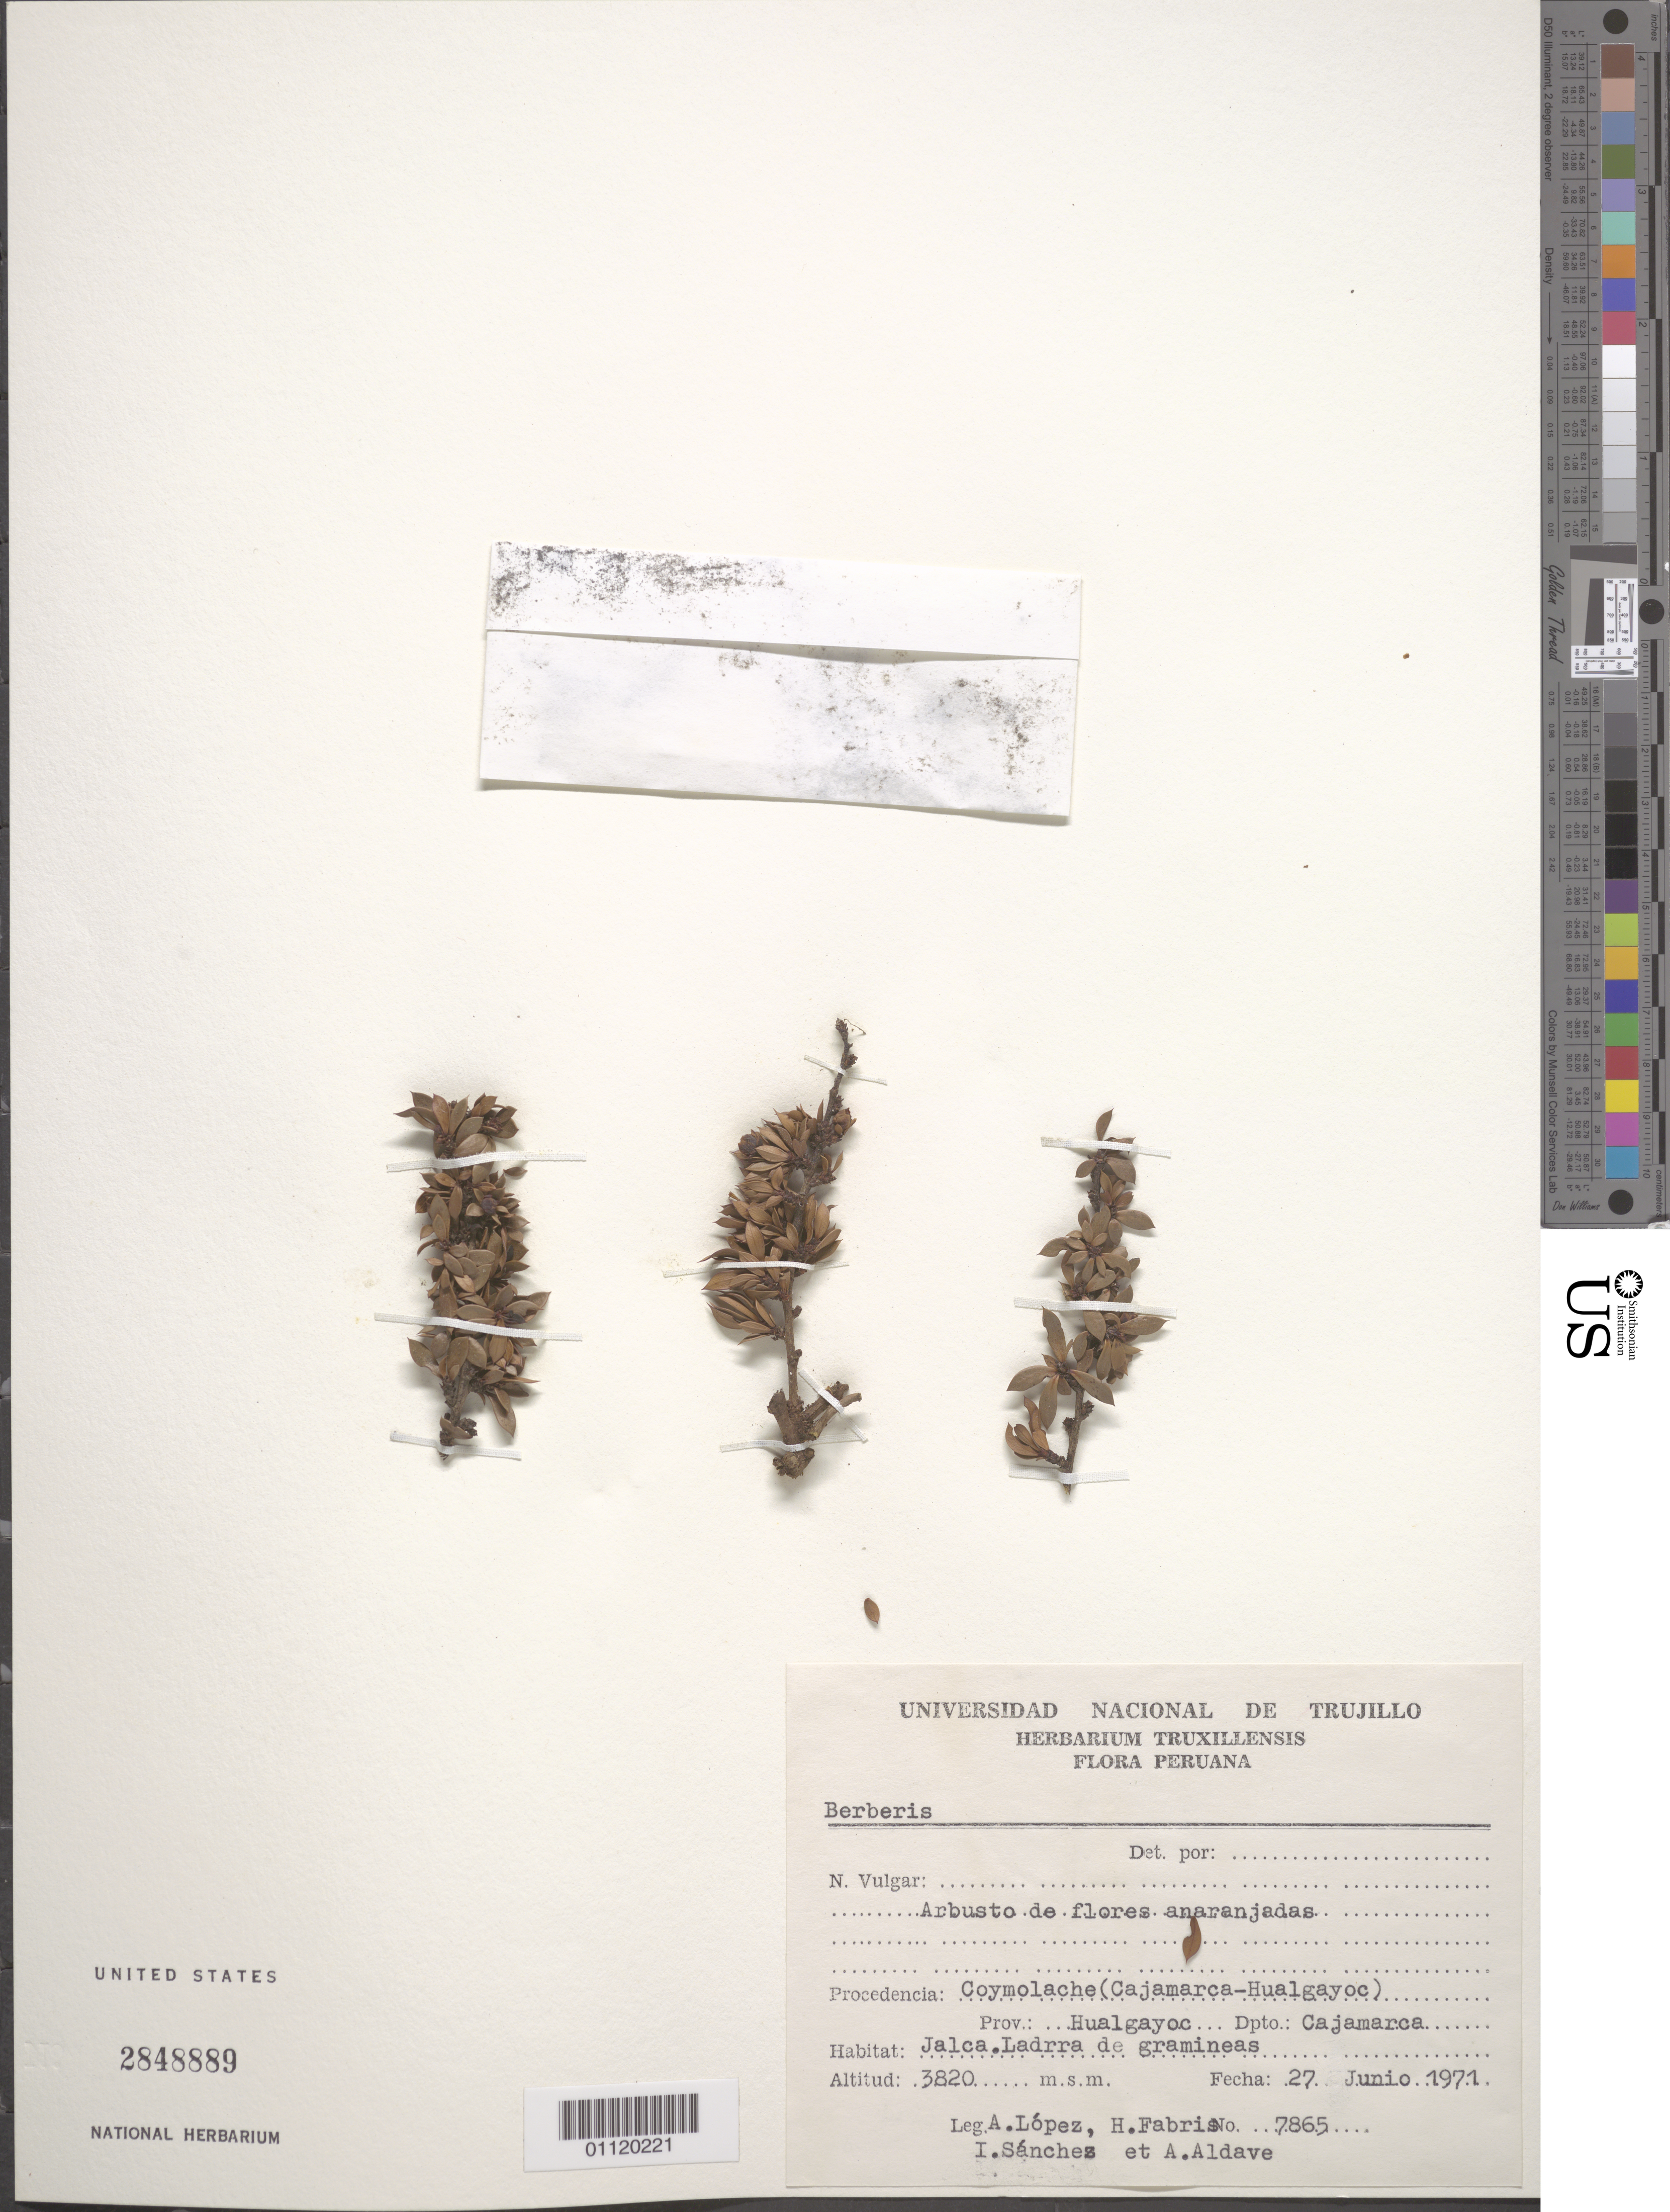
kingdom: Plantae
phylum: Tracheophyta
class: Magnoliopsida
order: Ranunculales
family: Berberidaceae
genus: Berberis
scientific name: Berberis sp.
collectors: A. Lopez, H. A. Fabris, I. Sanchez & A. Aldave Pajares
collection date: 1971-06-27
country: Peru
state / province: Cajamarca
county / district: Hualgayoc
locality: Coymolache (Cajamarca-Hualgayoc).Habitat Jalca. Laddra de gramineas.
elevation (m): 3820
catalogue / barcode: US 2848889